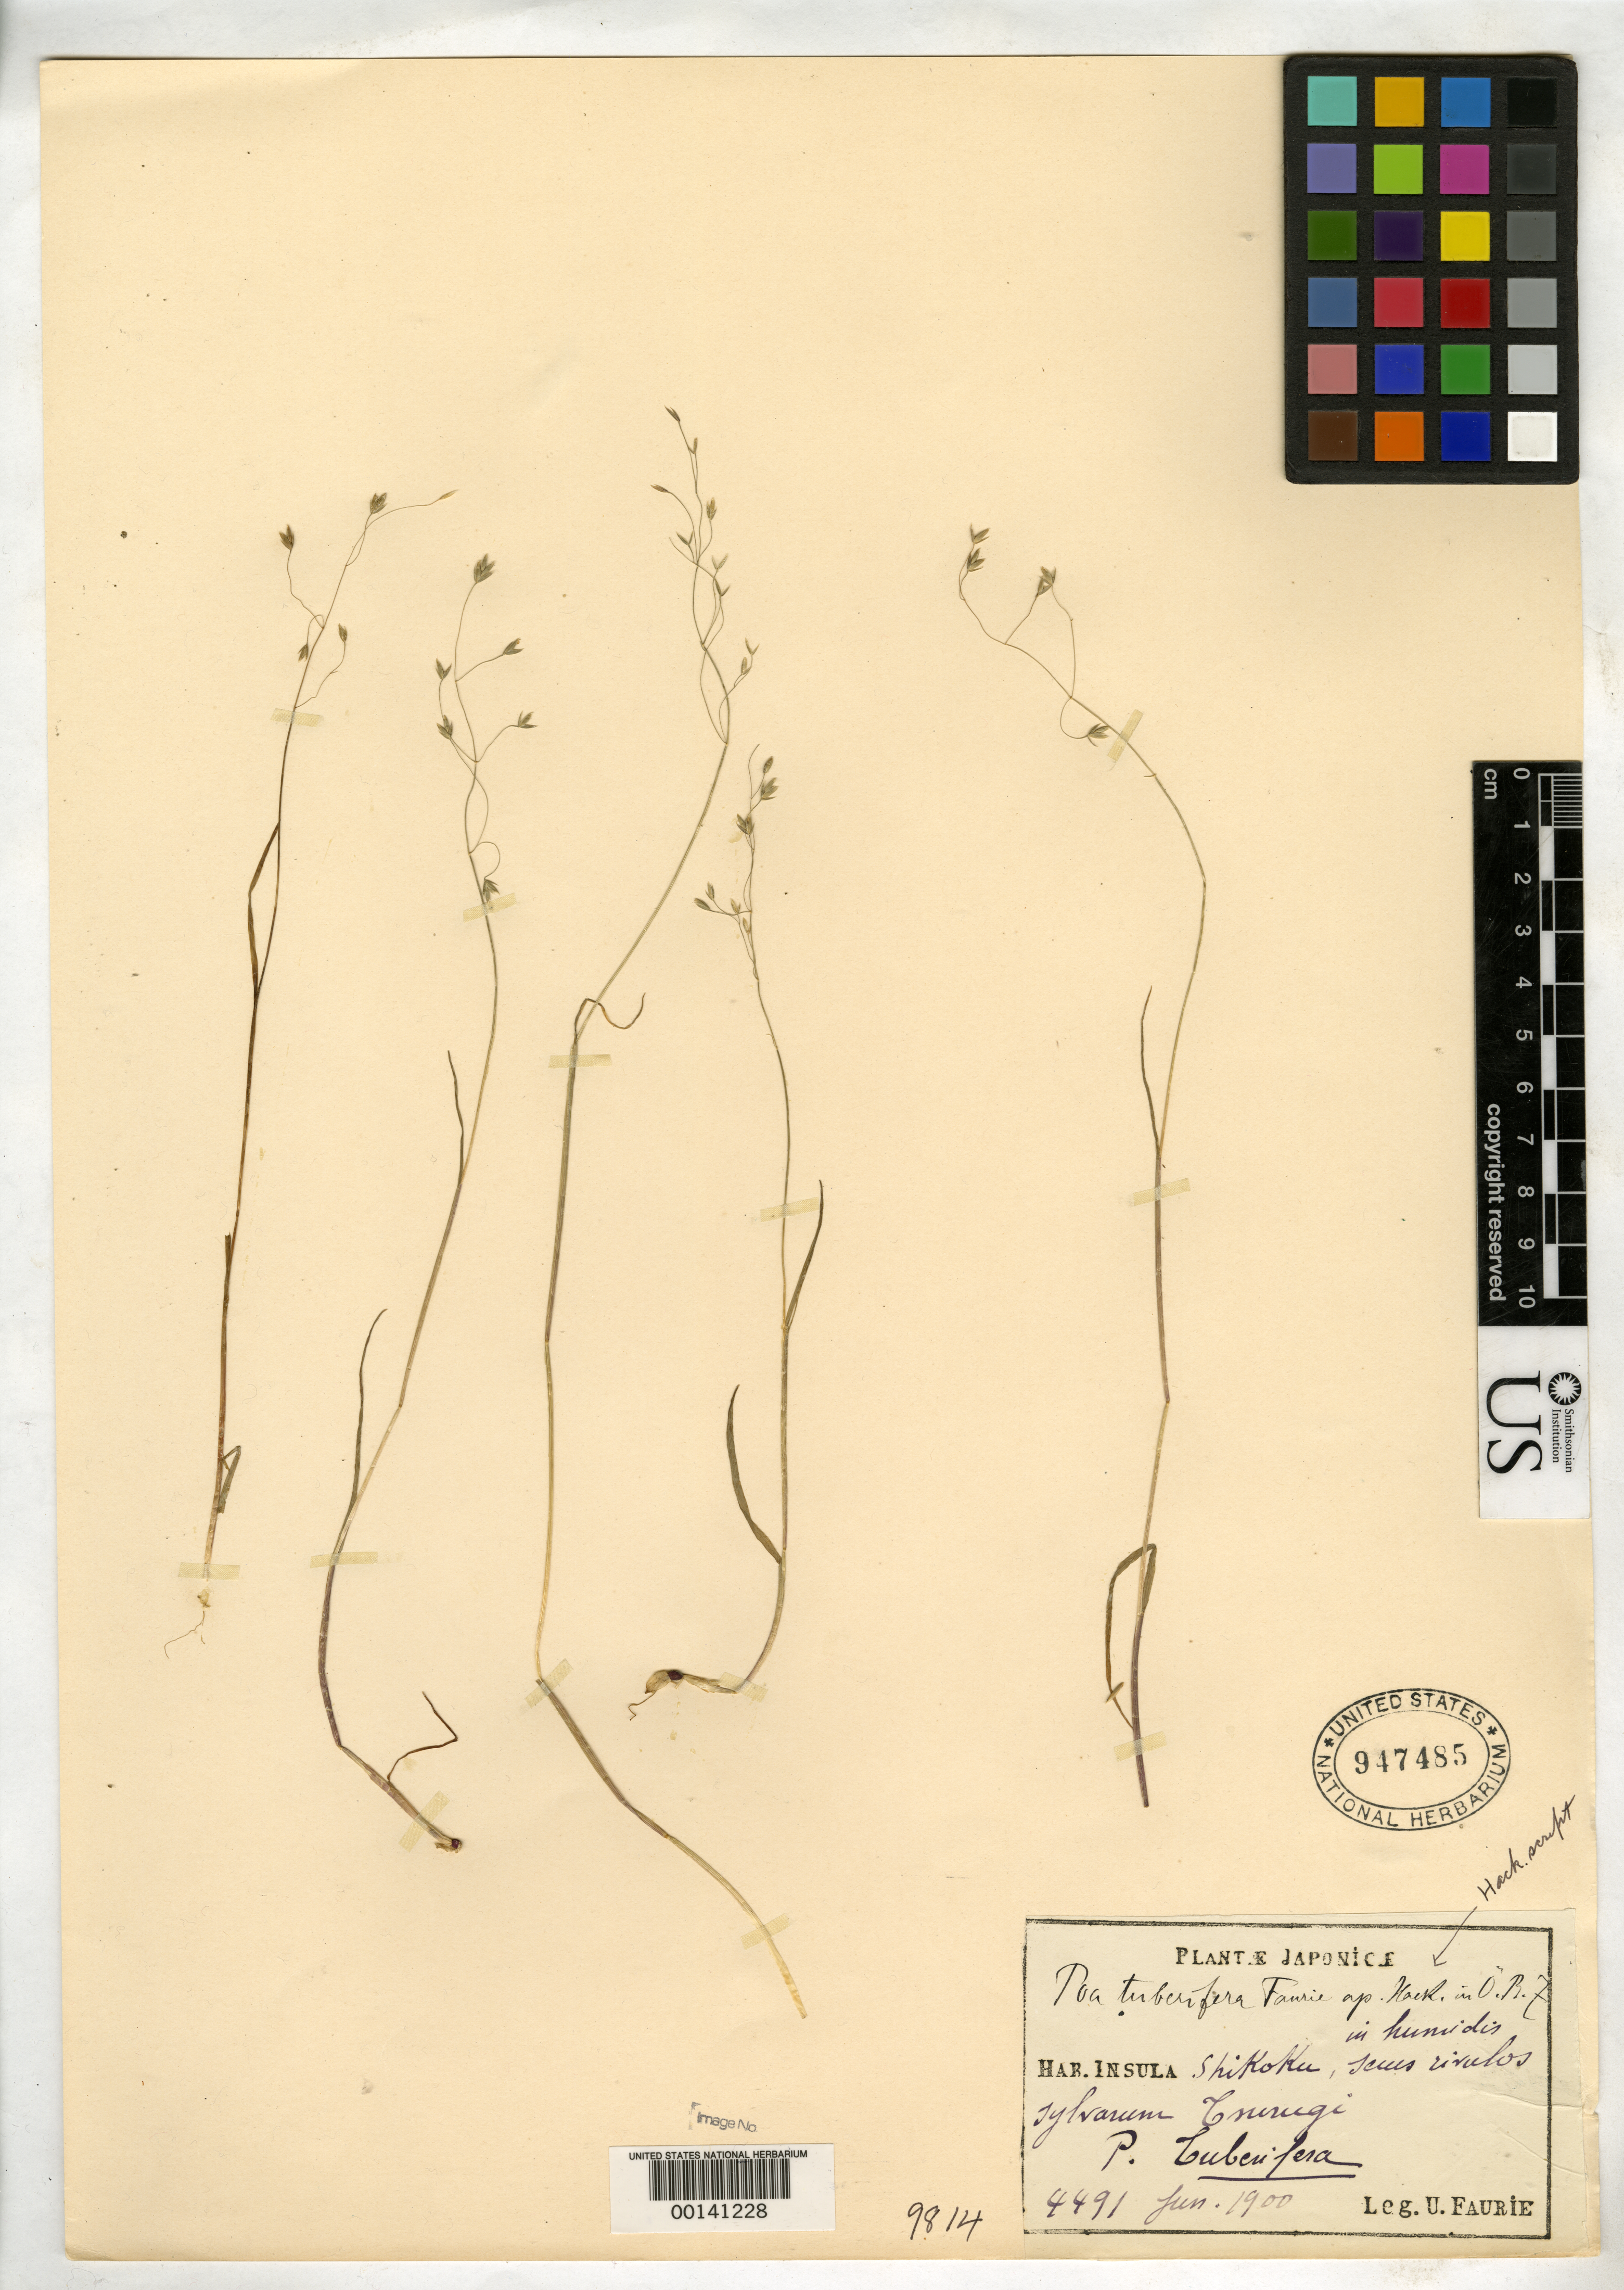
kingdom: Plantae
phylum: Tracheophyta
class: Liliopsida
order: Poales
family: Poaceae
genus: Poa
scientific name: Poa tuberifera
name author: Faurie ex Hack.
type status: Possible Holotype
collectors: U. Faurie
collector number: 4491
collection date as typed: Jun 1900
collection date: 1900-06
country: Japan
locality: Tsurugi.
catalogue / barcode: US 947485